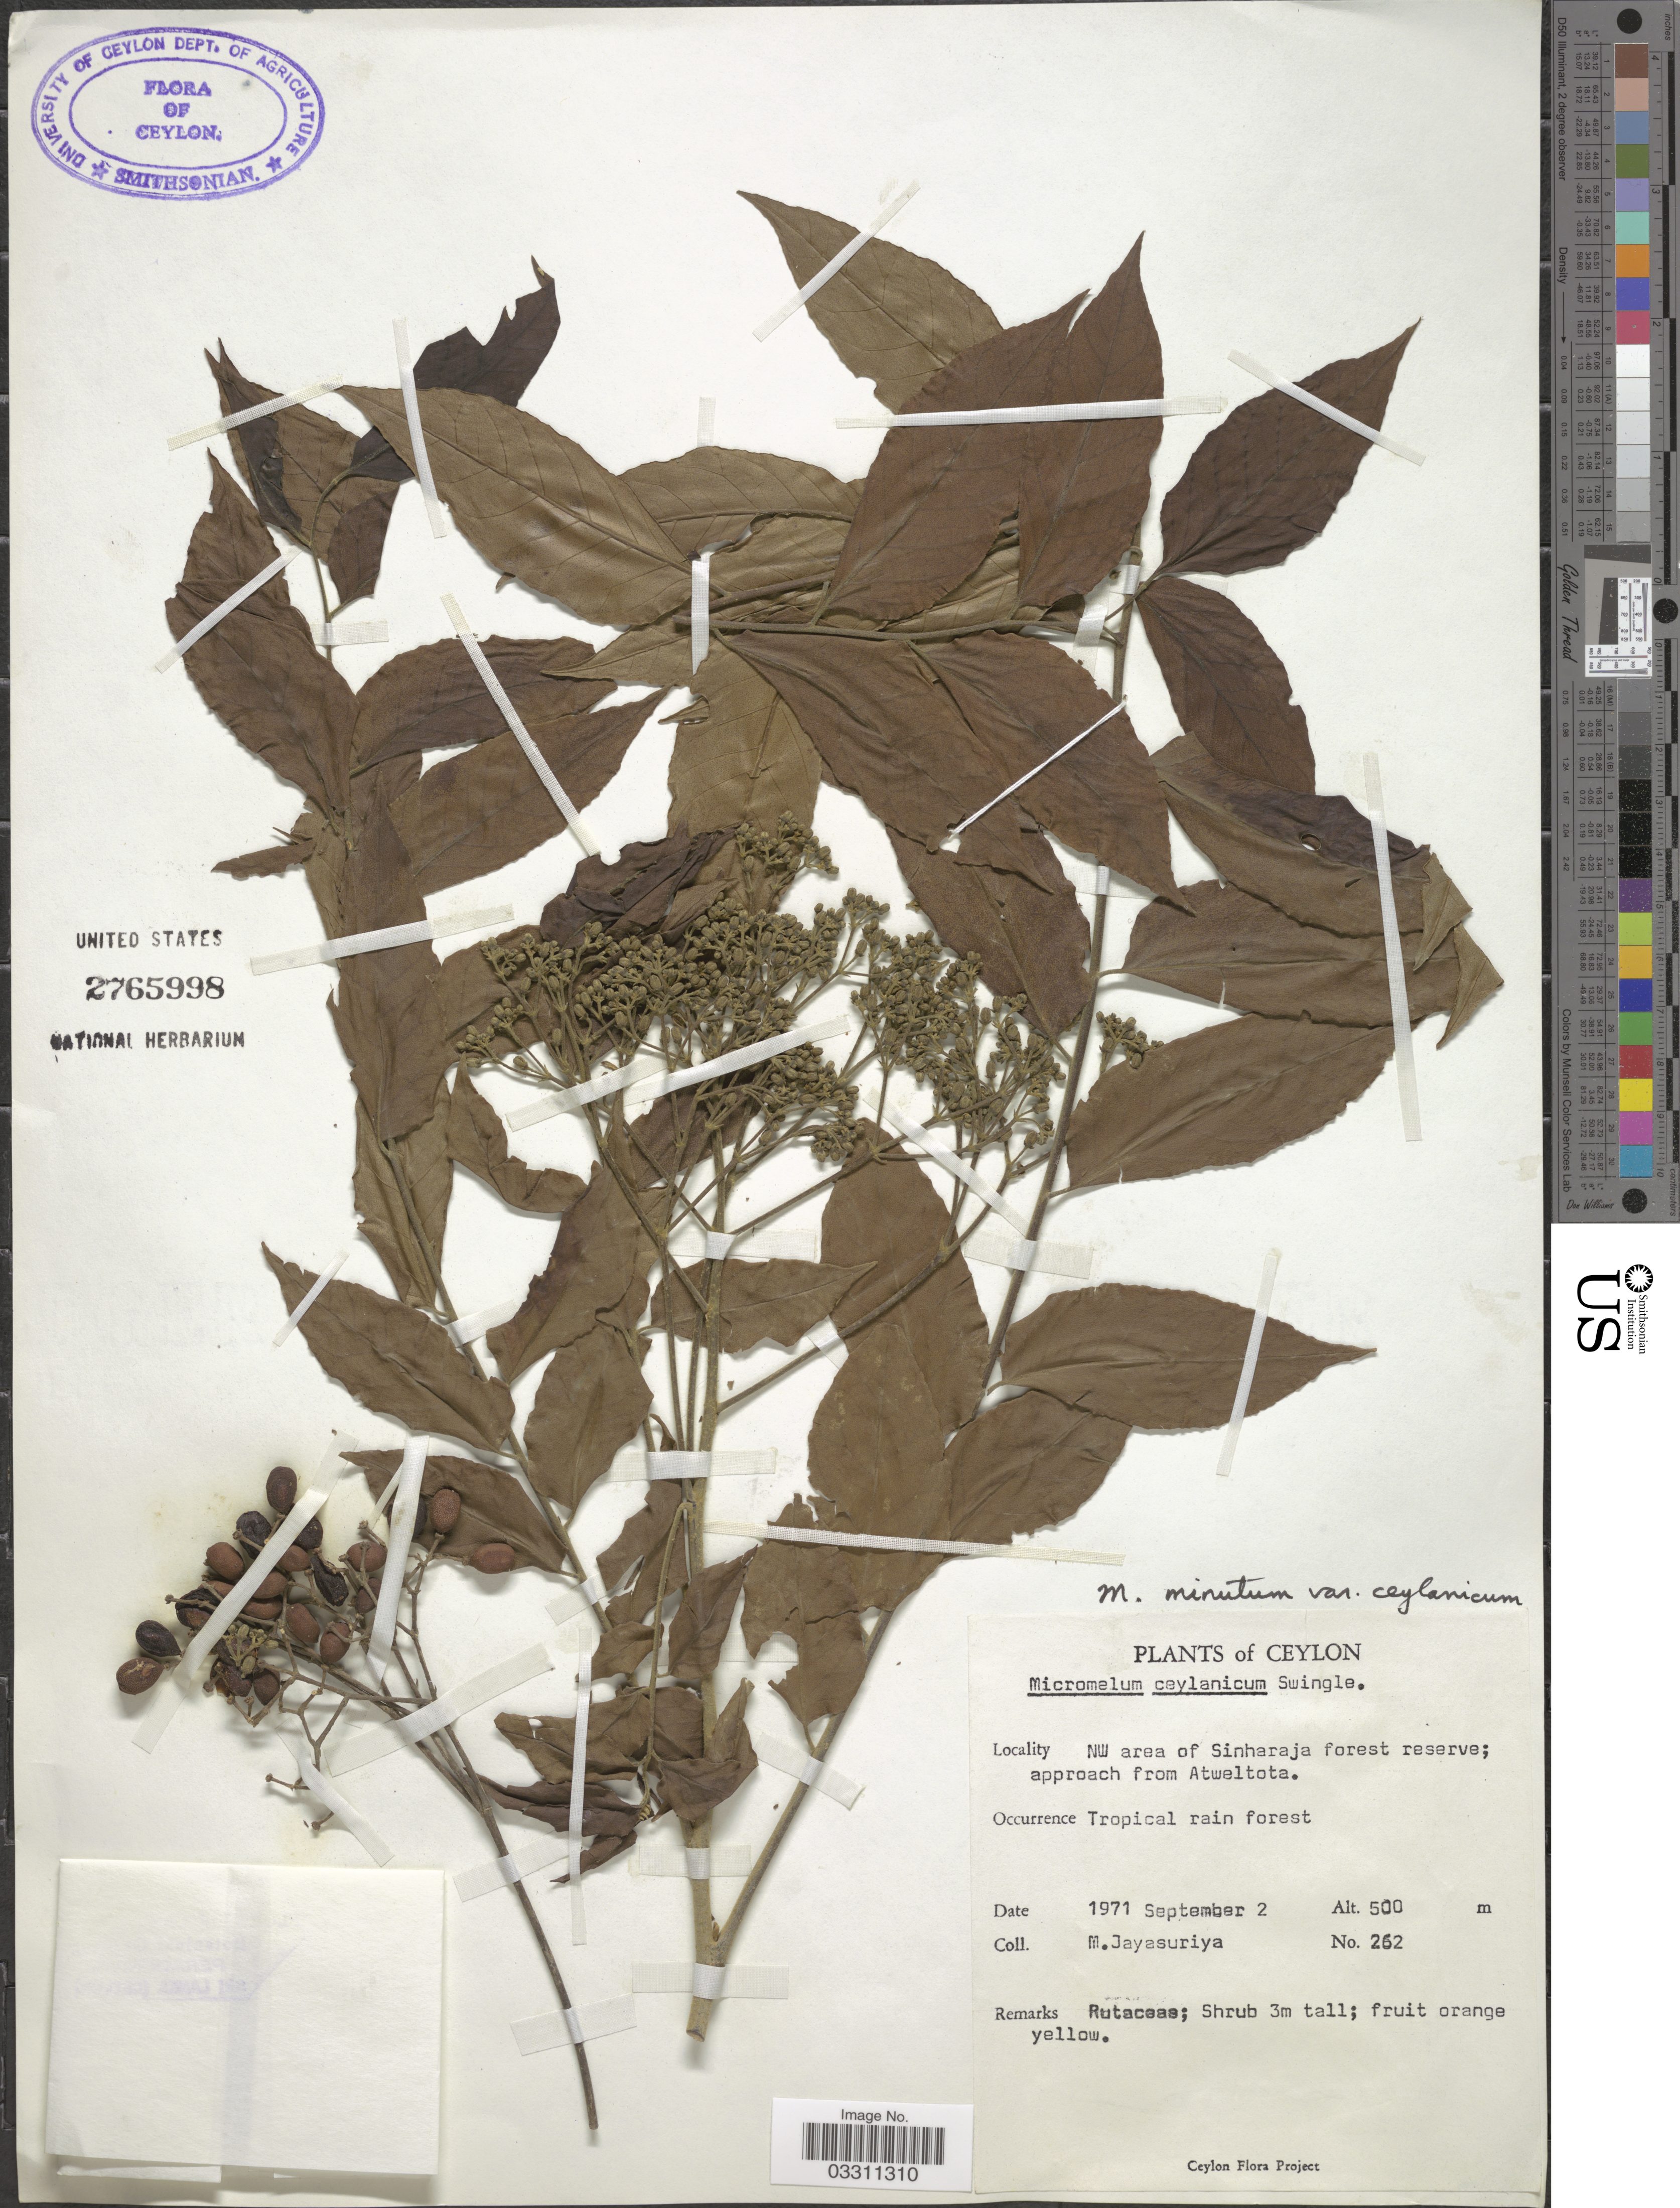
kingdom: Plantae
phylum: Tracheophyta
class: Magnoliopsida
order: Sapindales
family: Rutaceae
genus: Micromelum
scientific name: Micromelum minutum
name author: (G. Forst.) Wight & Arn.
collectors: M. Jayasuriya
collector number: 262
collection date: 1971-09-02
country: Sri Lanka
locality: Ceylon. NW area of Sinharaja forest reserve; approach from Atweltota.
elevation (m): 500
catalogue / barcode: US 2765998